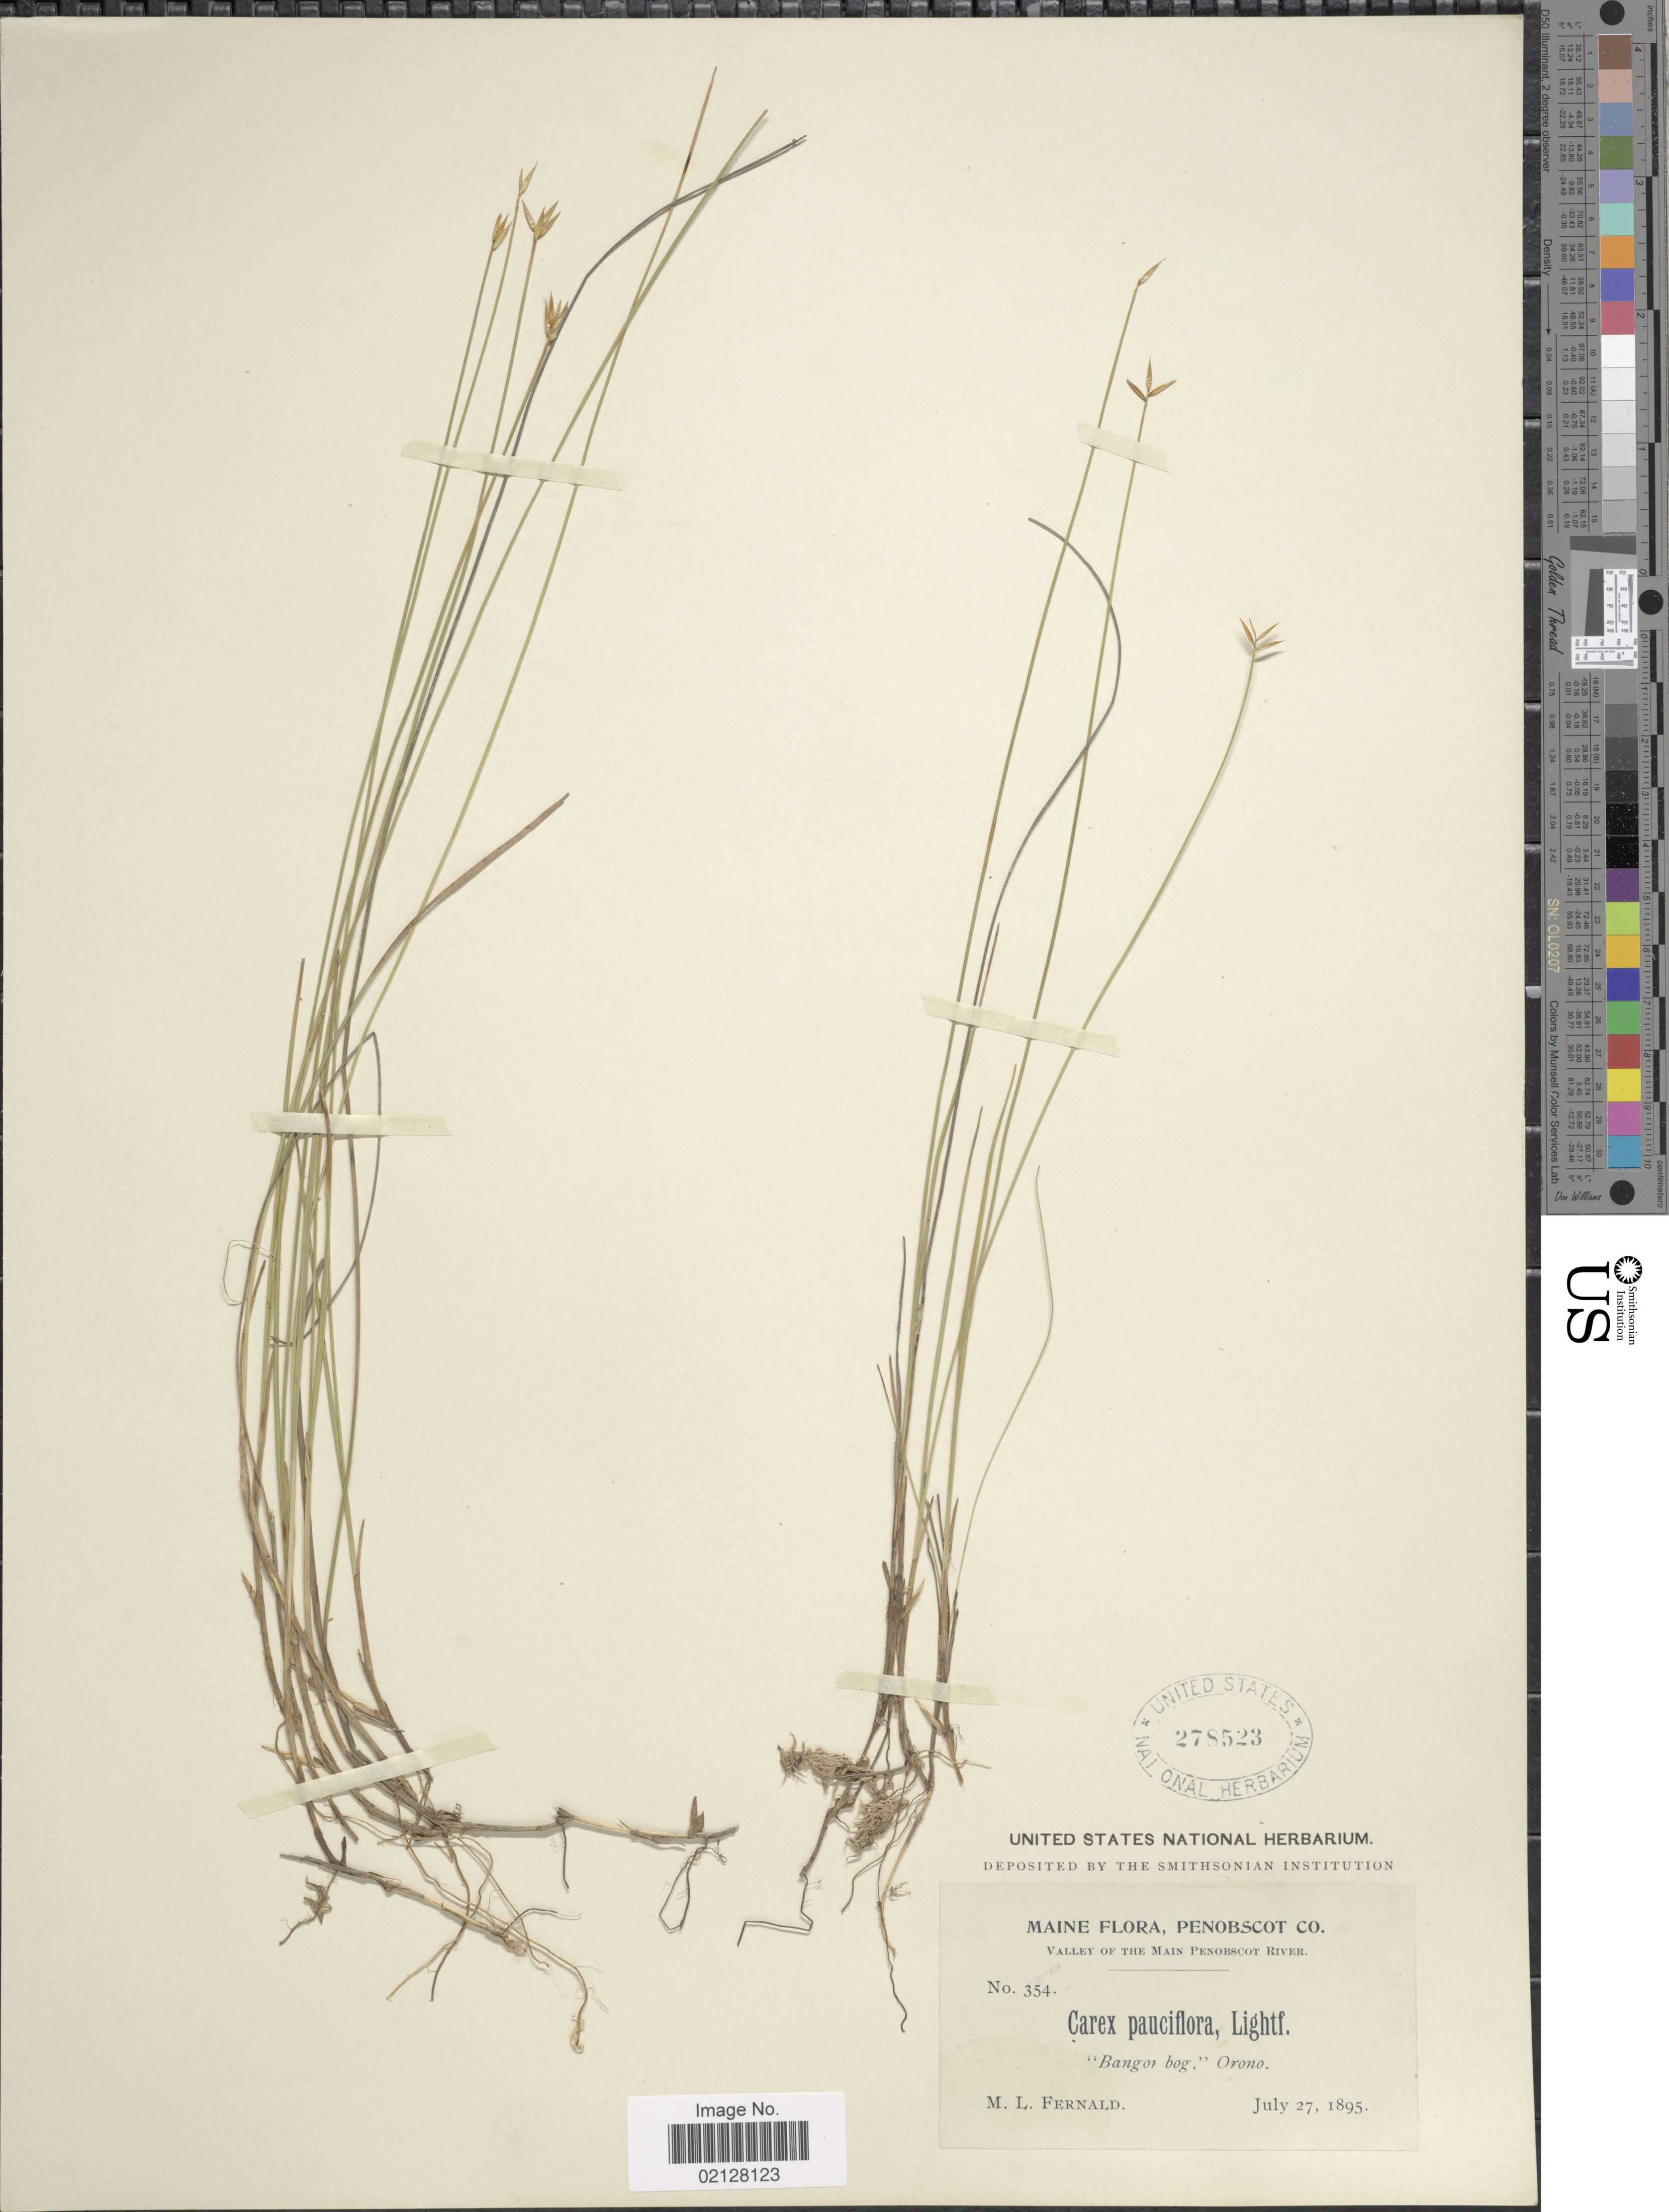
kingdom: Plantae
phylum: Tracheophyta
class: Liliopsida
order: Poales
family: Cyperaceae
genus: Carex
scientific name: Carex pauciflora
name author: Lightf.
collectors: M. L. Fernald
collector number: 354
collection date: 1895-07-27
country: United States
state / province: Maine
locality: Penobscot Co. Valley of the Main Penobscot River. "Bangon bog", Orono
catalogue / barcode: US 278523